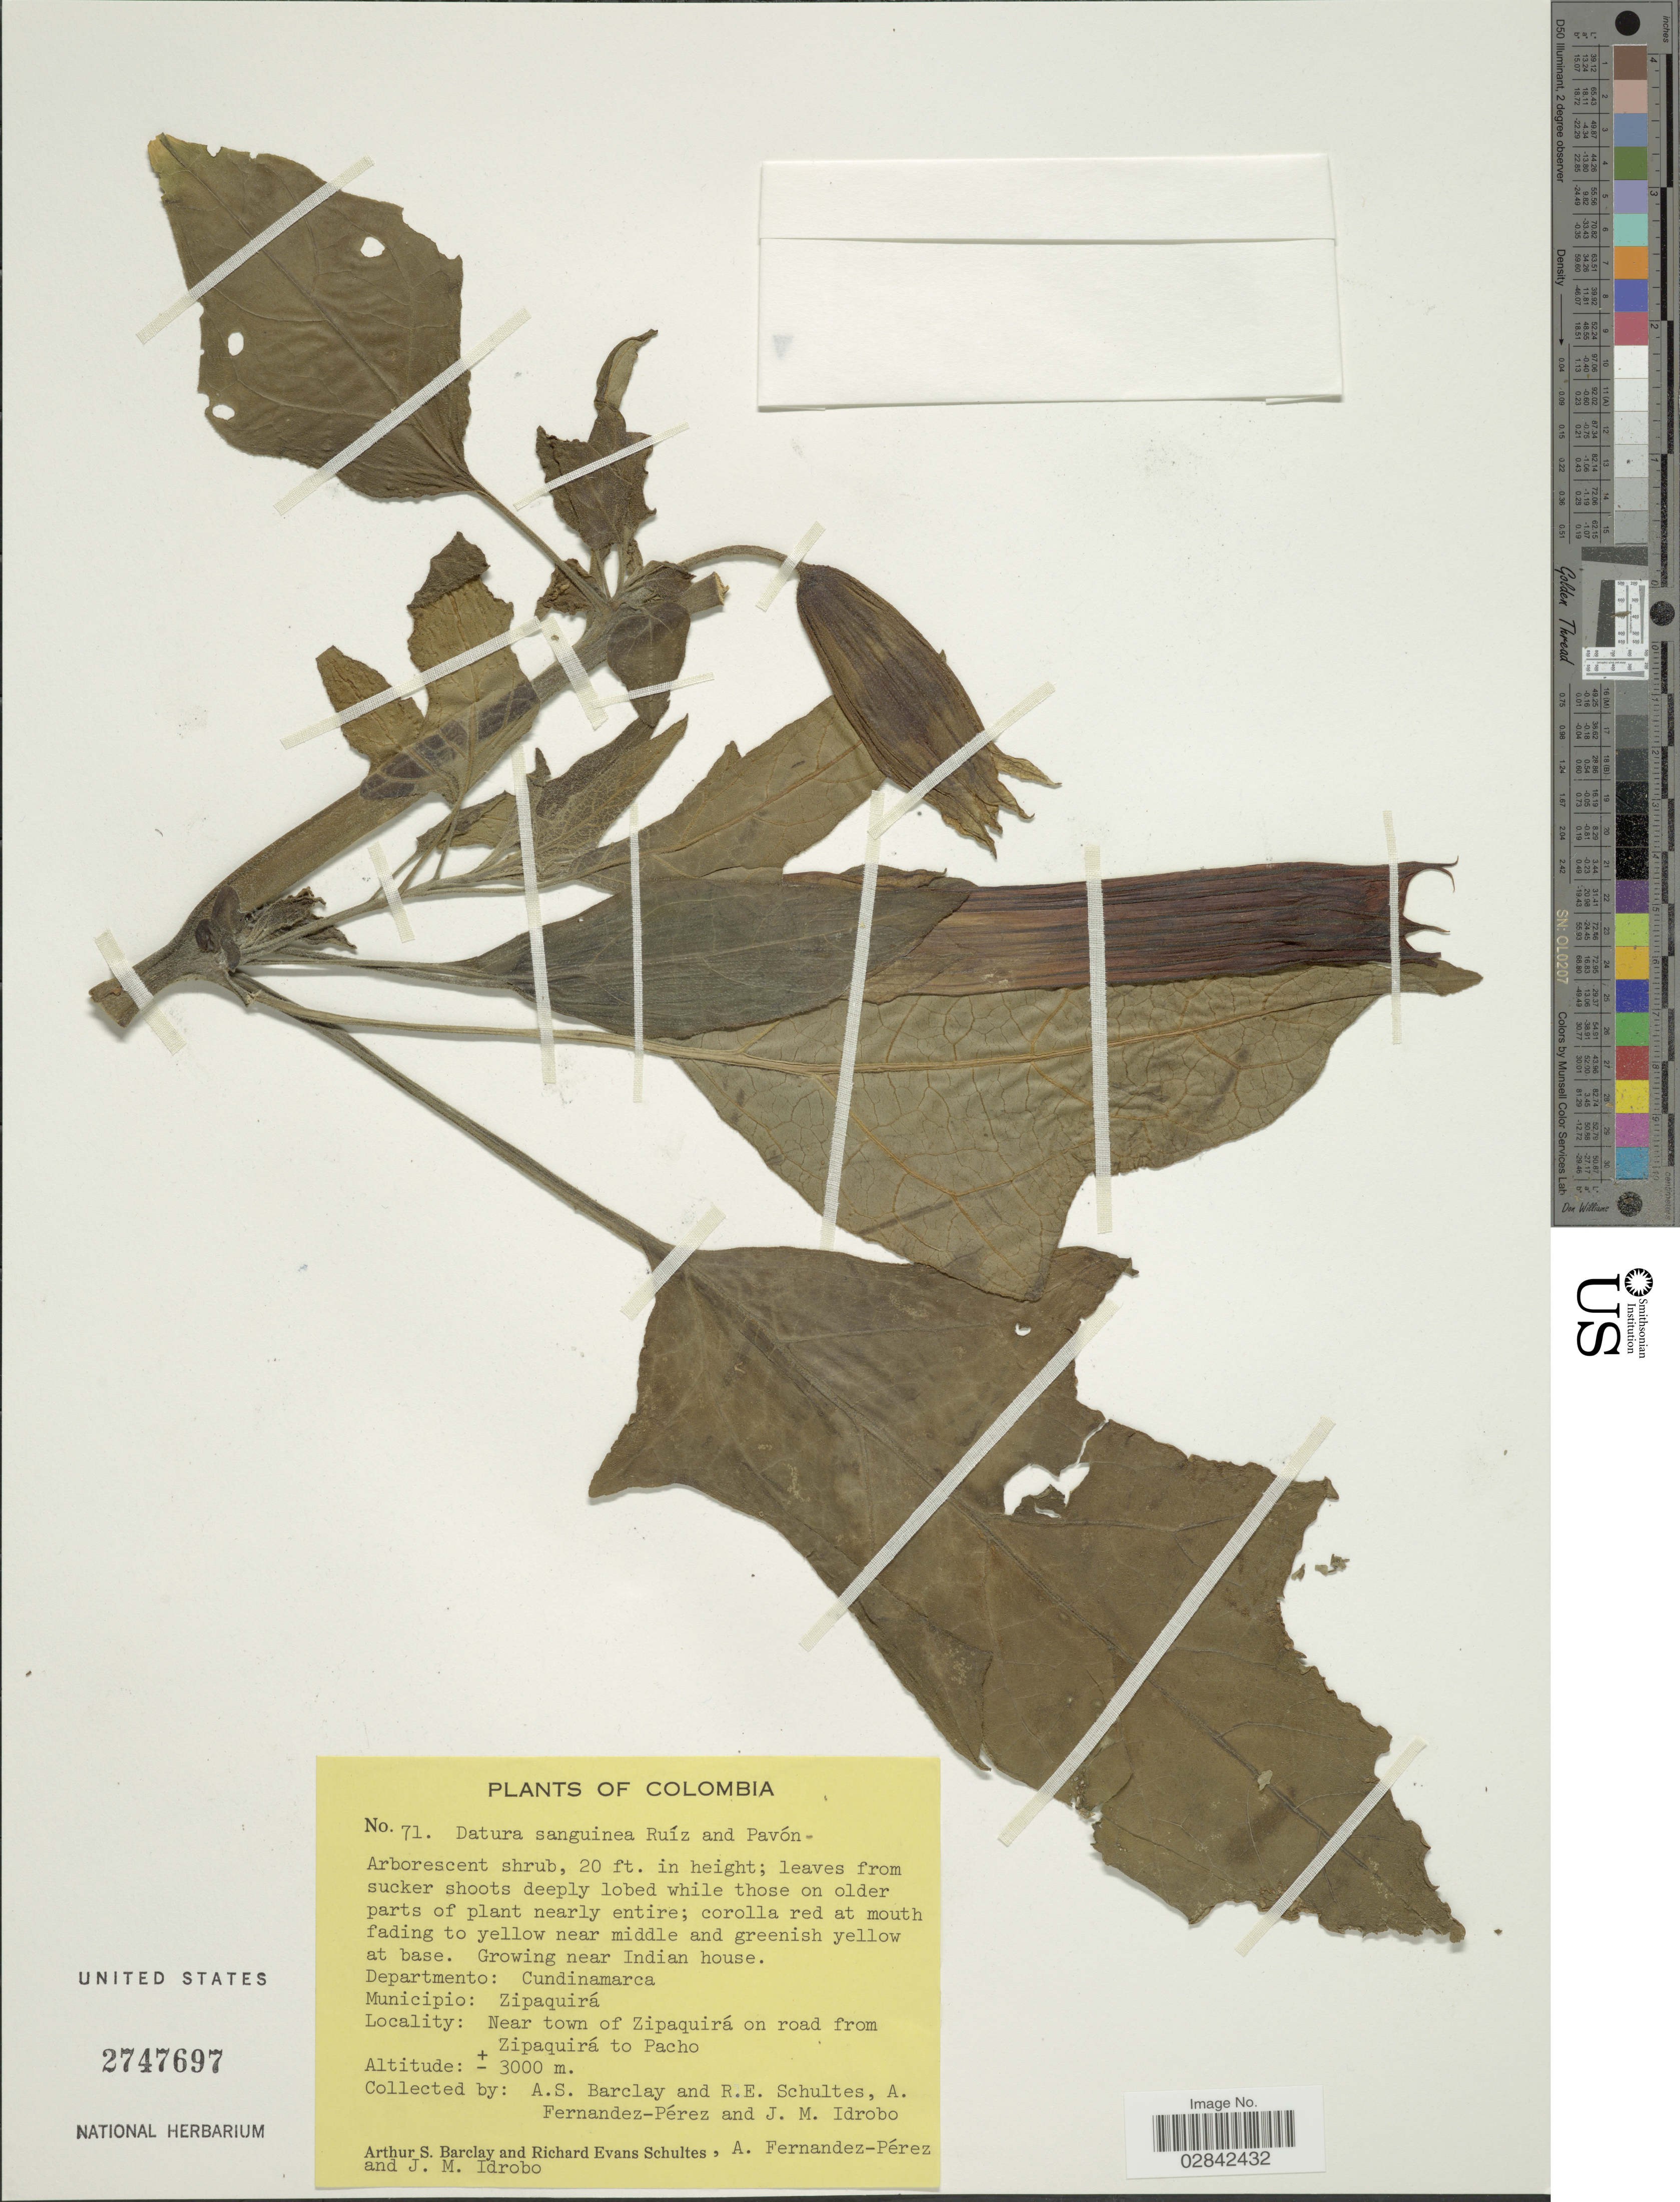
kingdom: Plantae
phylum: Tracheophyta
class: Magnoliopsida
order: Solanales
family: Solanaceae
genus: Brugmansia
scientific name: Brugmansia sanguinea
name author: (Ruiz & Pav.) D. Don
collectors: A. S. Barclay, R. E. Schultes, A. Fernández-Pérez & J. M. Idrobo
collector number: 71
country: Colombia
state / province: Cundinamarca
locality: Departmento: Cundinamarca. Municipio: Zipaquirá. Near town of Zipaquirá on road from Zipaquirá to Pacho.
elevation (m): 3000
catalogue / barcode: US 2747697